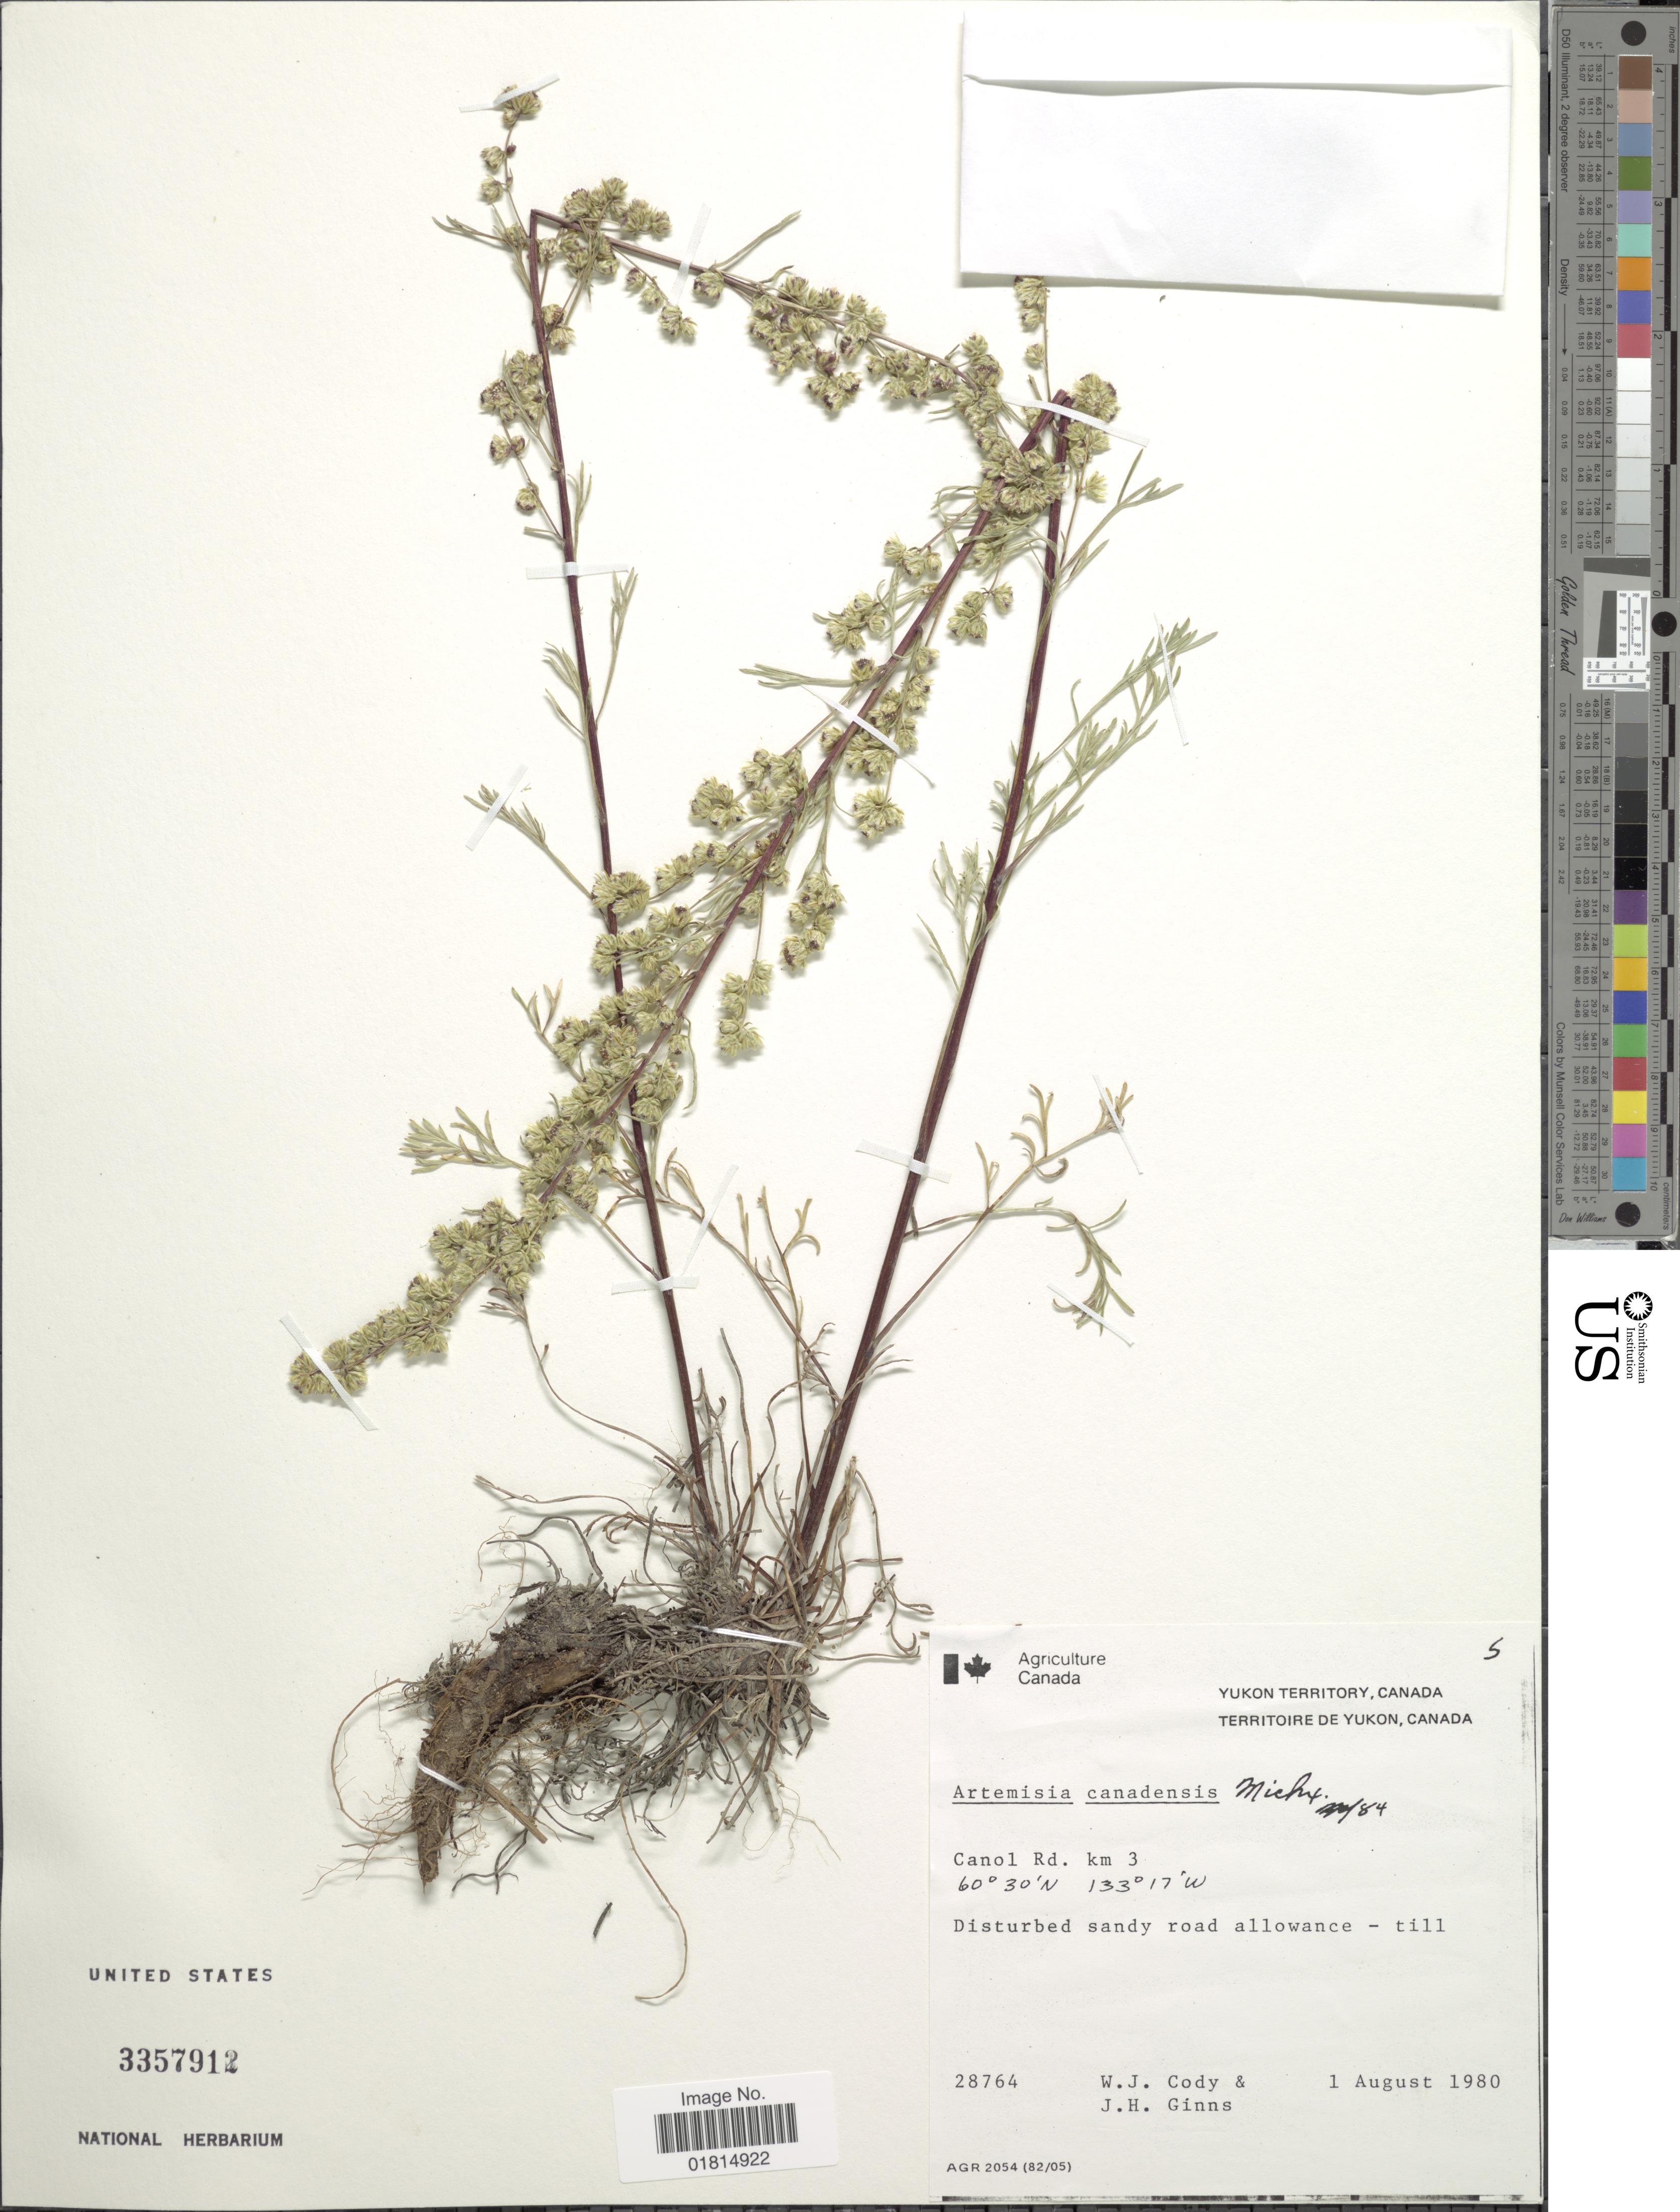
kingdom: Plantae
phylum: Tracheophyta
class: Magnoliopsida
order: Asterales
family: Asteraceae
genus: Artemisia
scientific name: Artemisia canadensis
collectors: W. Cody & J. Ginns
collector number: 28764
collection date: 1980-08-01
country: Canada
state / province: Yukon Territory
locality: Canol Rd. km 3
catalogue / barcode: US 3357912